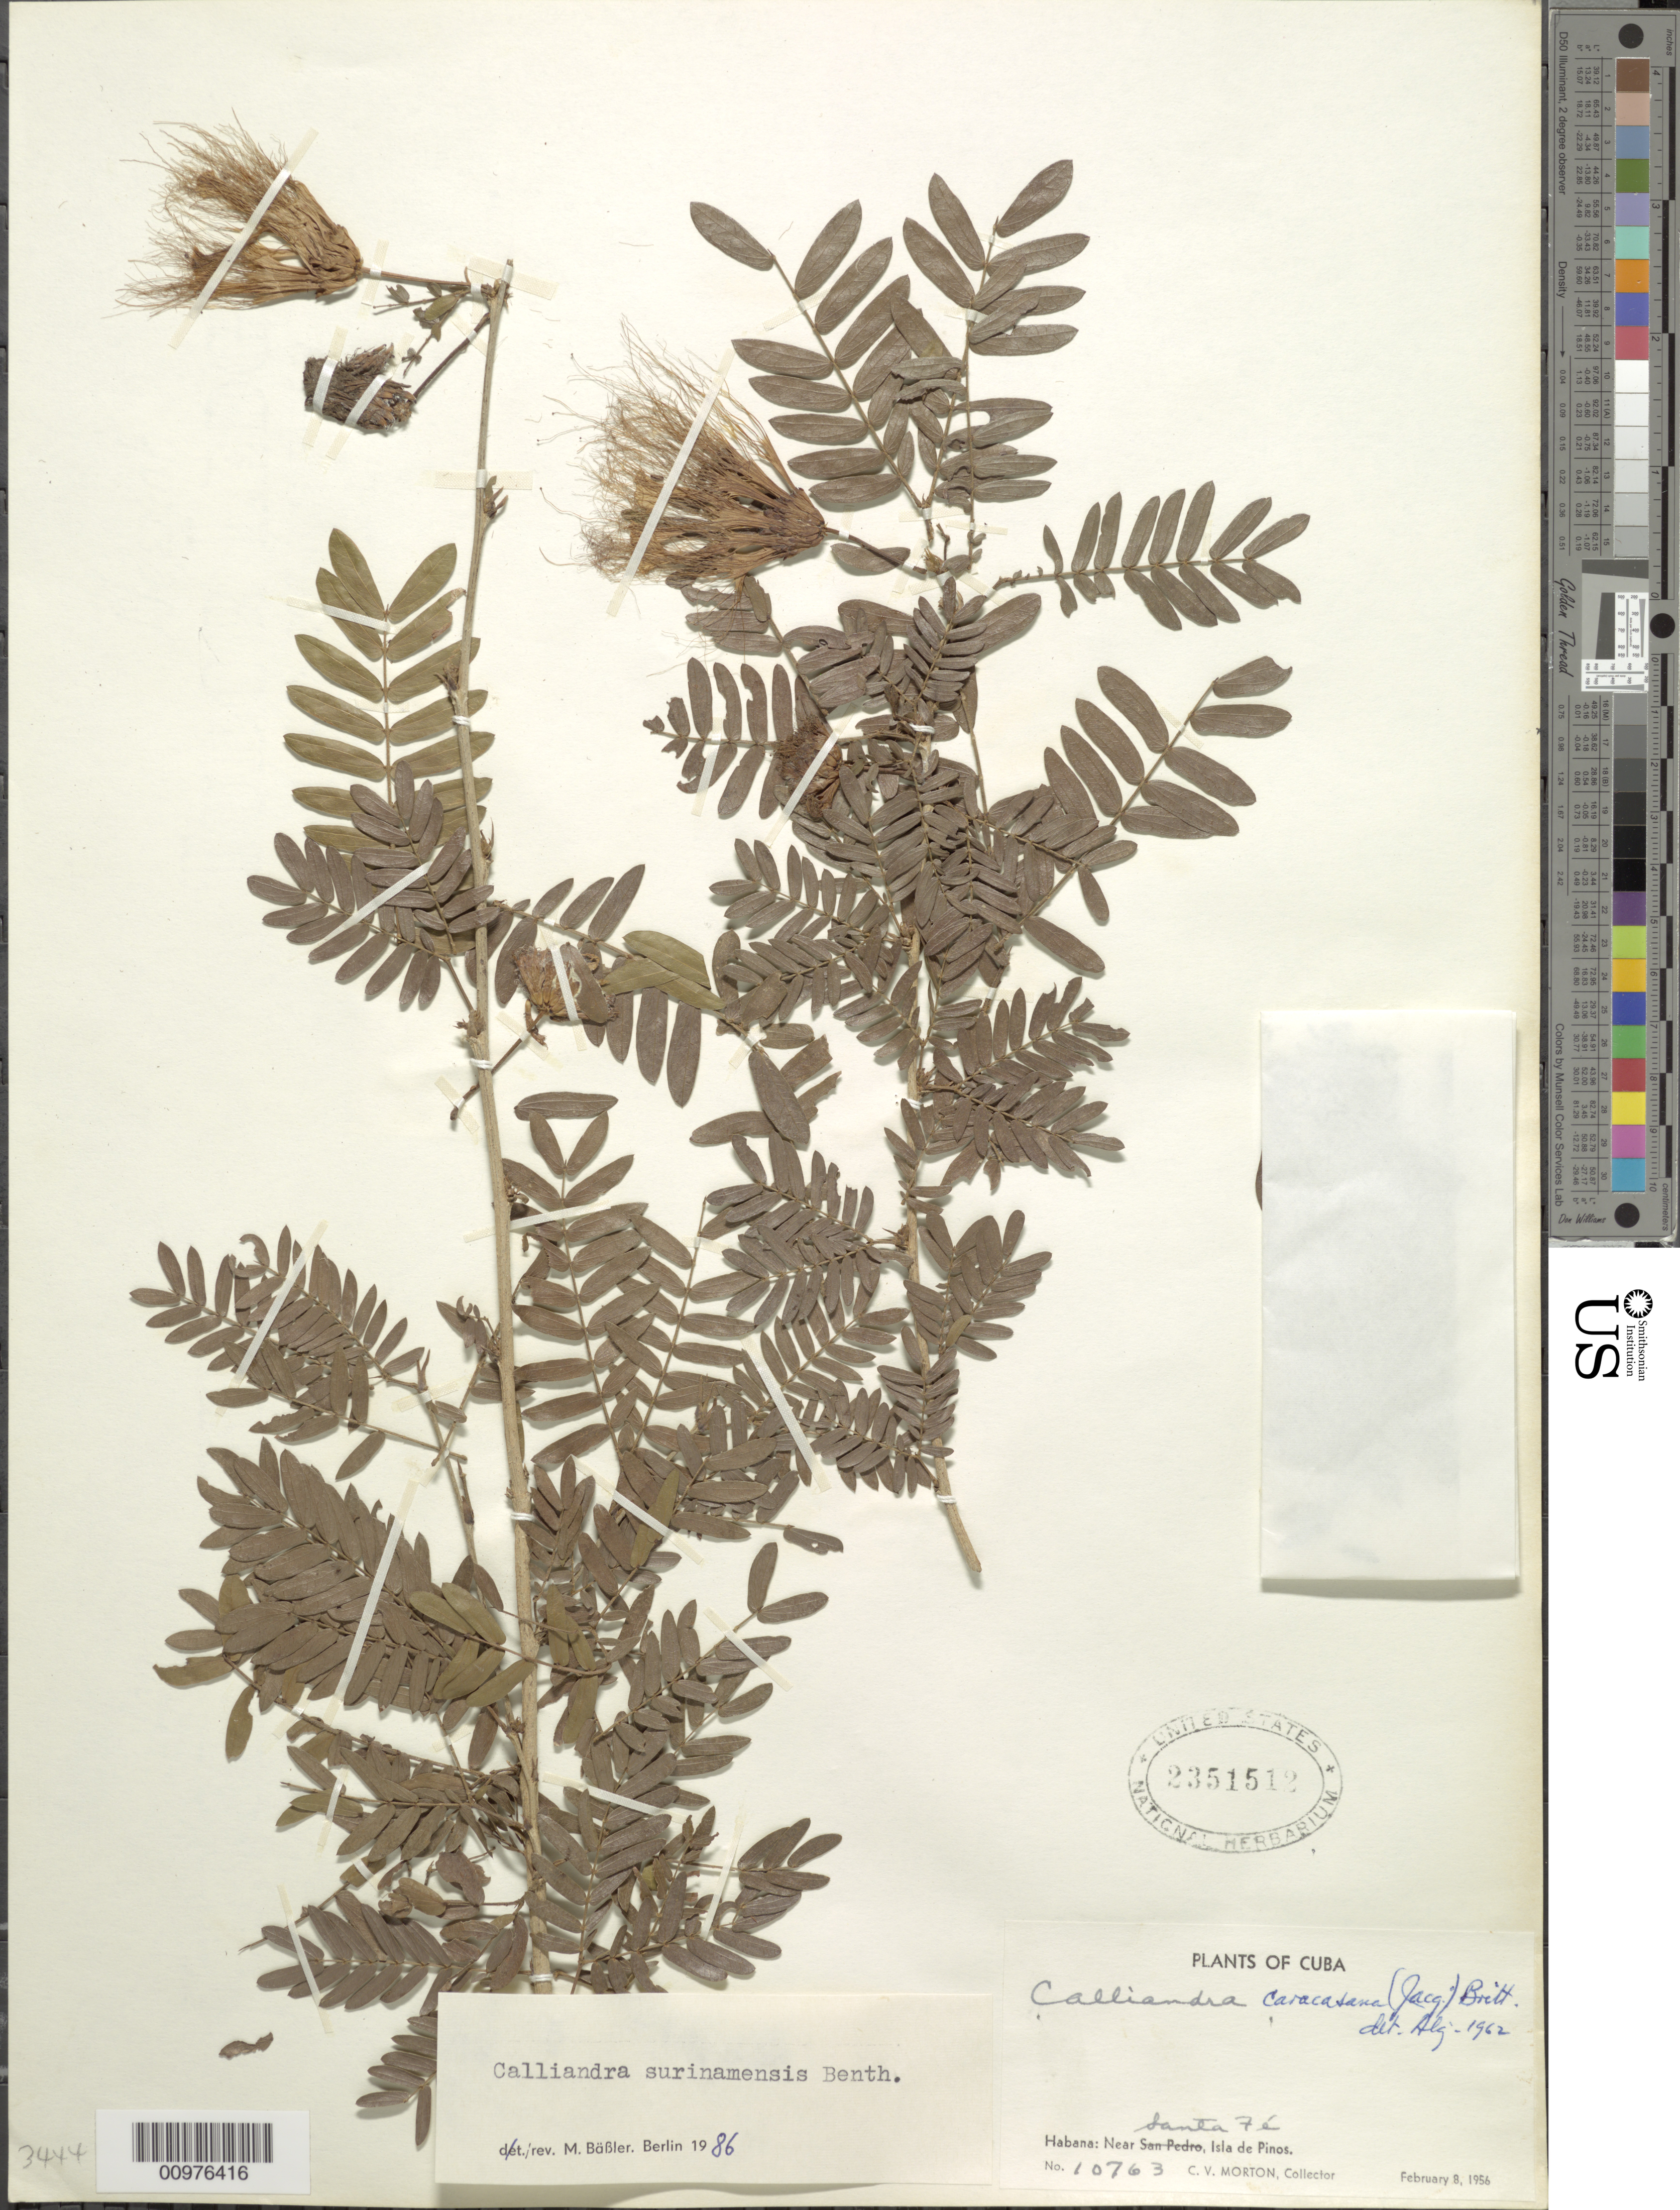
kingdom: Plantae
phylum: Tracheophyta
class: Magnoliopsida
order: Fabales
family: Fabaceae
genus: Calliandra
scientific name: Calliandra surinamensis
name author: Benth.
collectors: C. V. Morton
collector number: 10763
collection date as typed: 08 Feb 1956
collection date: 1956-02-08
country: Cuba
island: Cuba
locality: Habana: Near Santa Fe Isla de Pinos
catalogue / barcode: US 2351512